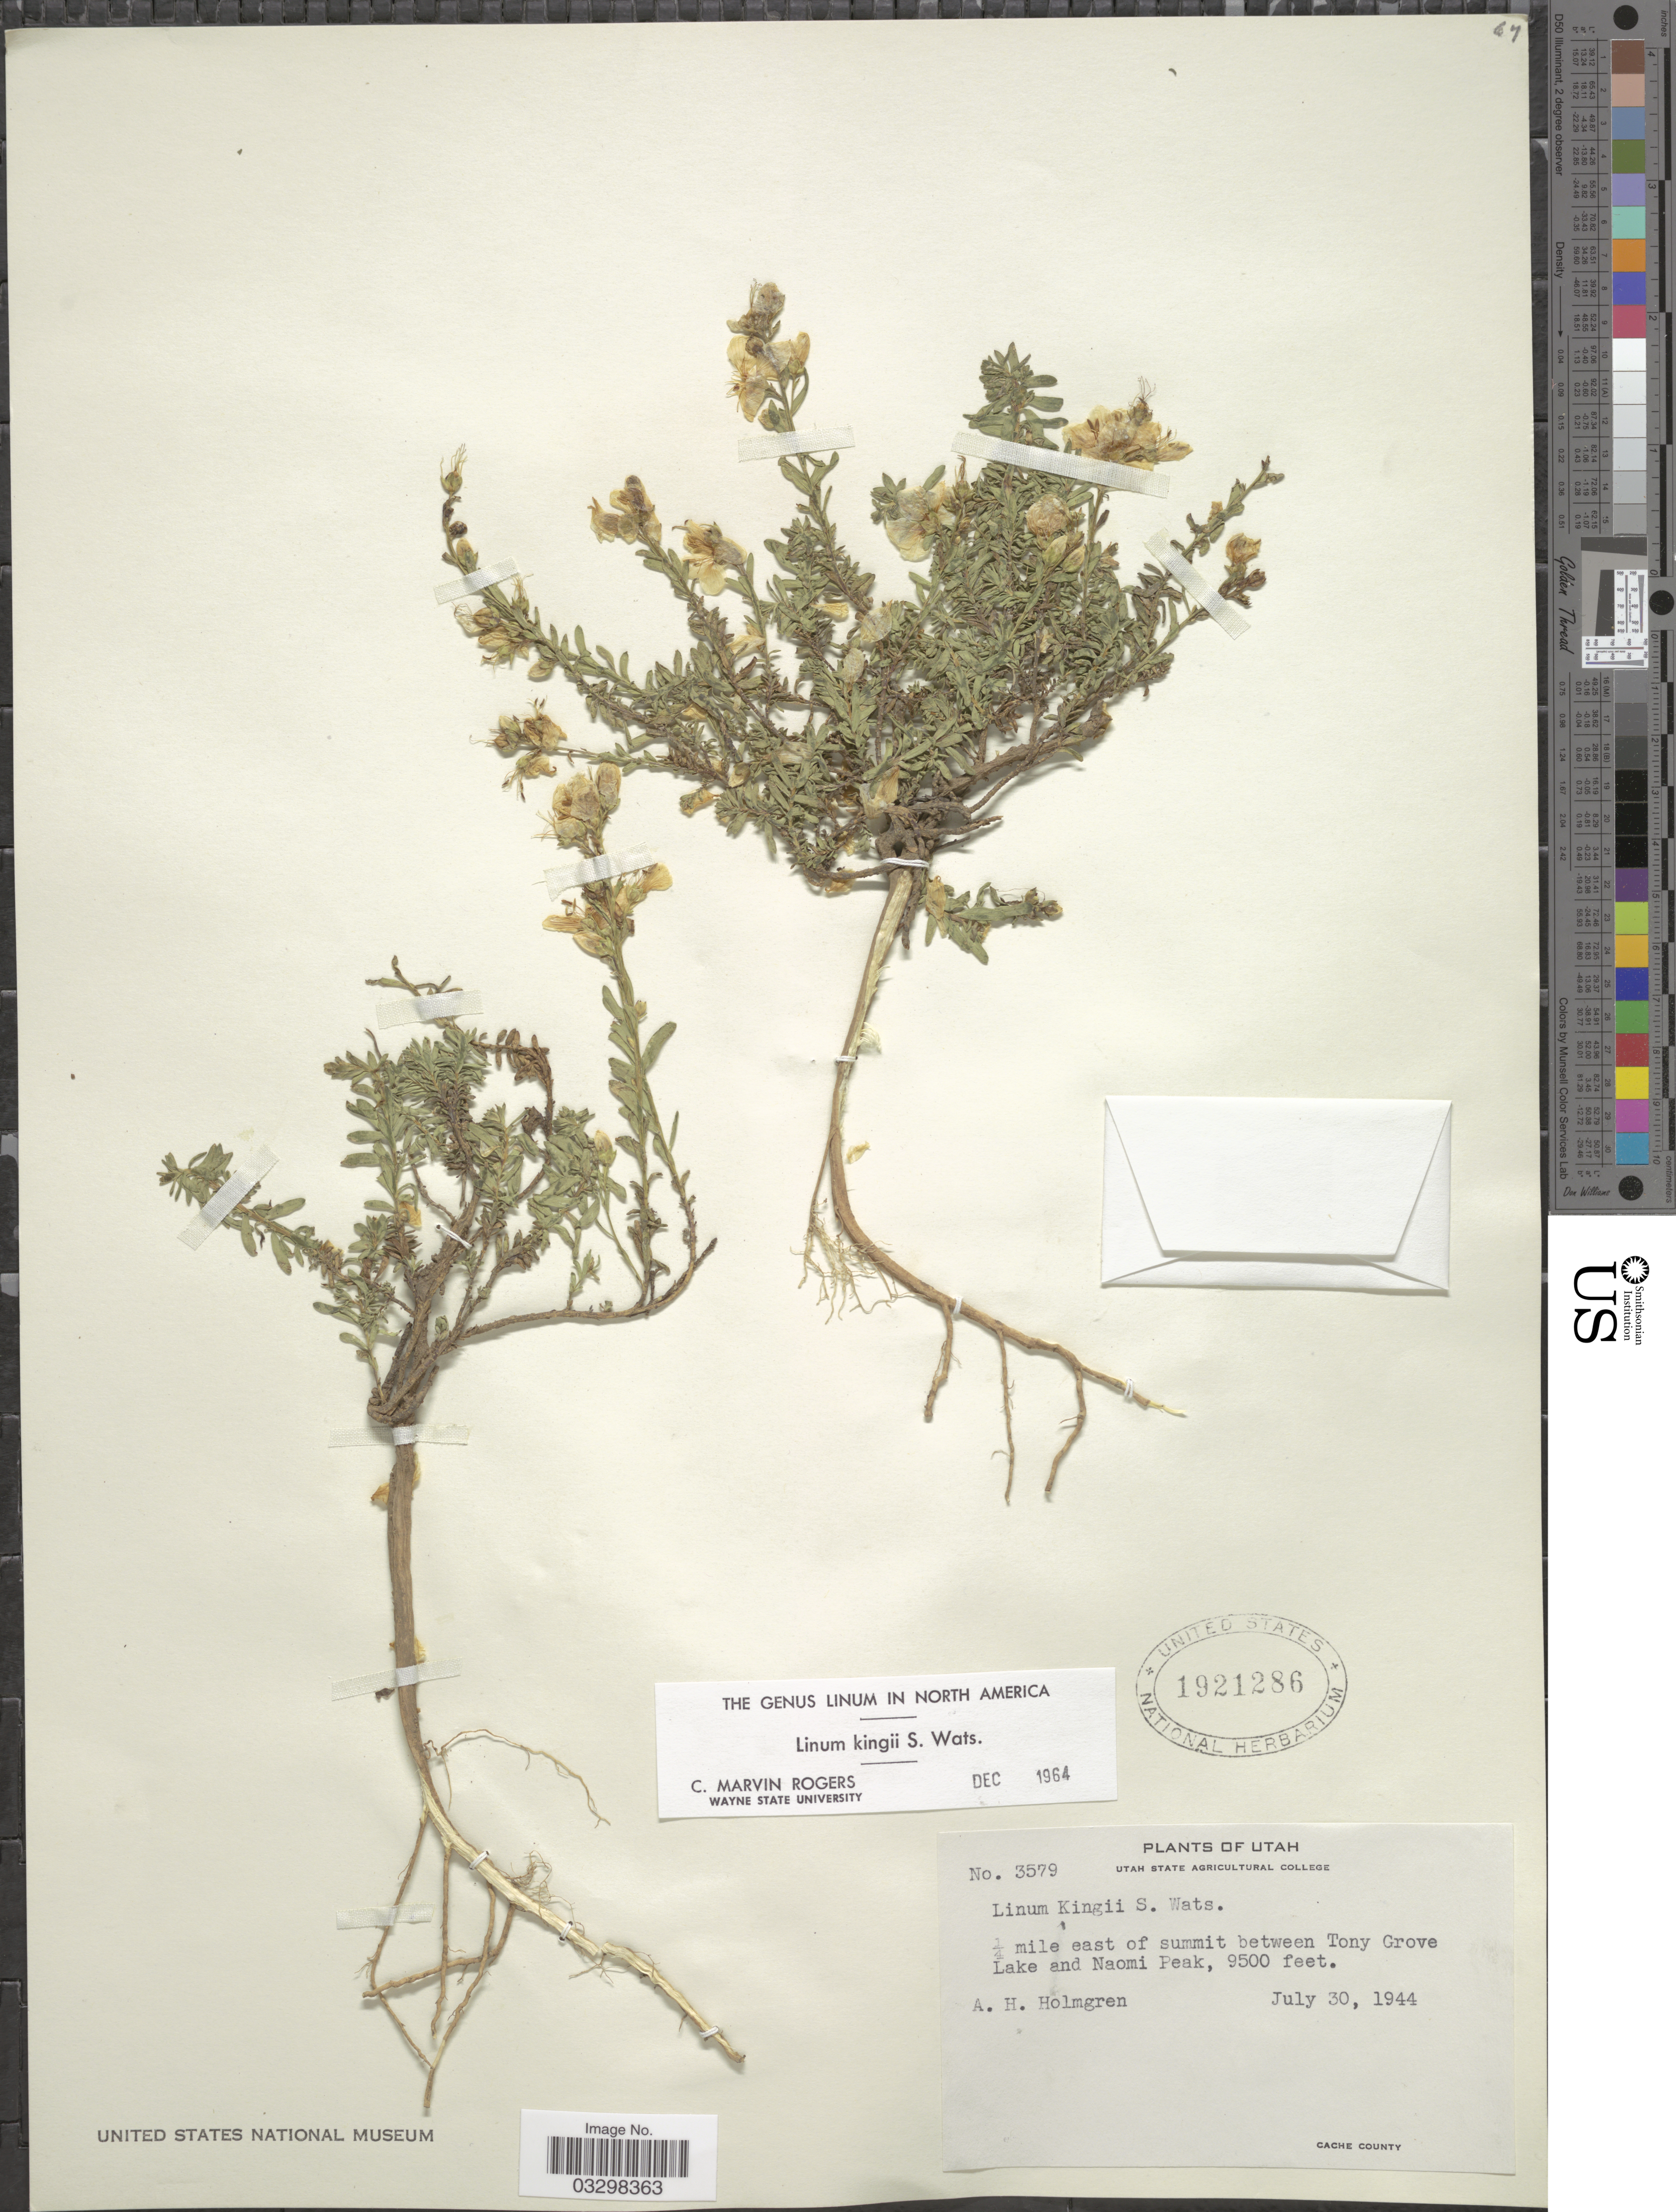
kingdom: Plantae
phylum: Tracheophyta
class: Magnoliopsida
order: Apiales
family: Apiaceae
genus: Selinum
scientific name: Selinum kingii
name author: S. Watson in C. King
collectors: A. H. Holmgren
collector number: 3579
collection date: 1944-07-30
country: United States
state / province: Utah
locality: ¼ mile east of summit between Tony Grove Lake and Naomi Peak. Cache County.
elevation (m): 2896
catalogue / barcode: US 1921286